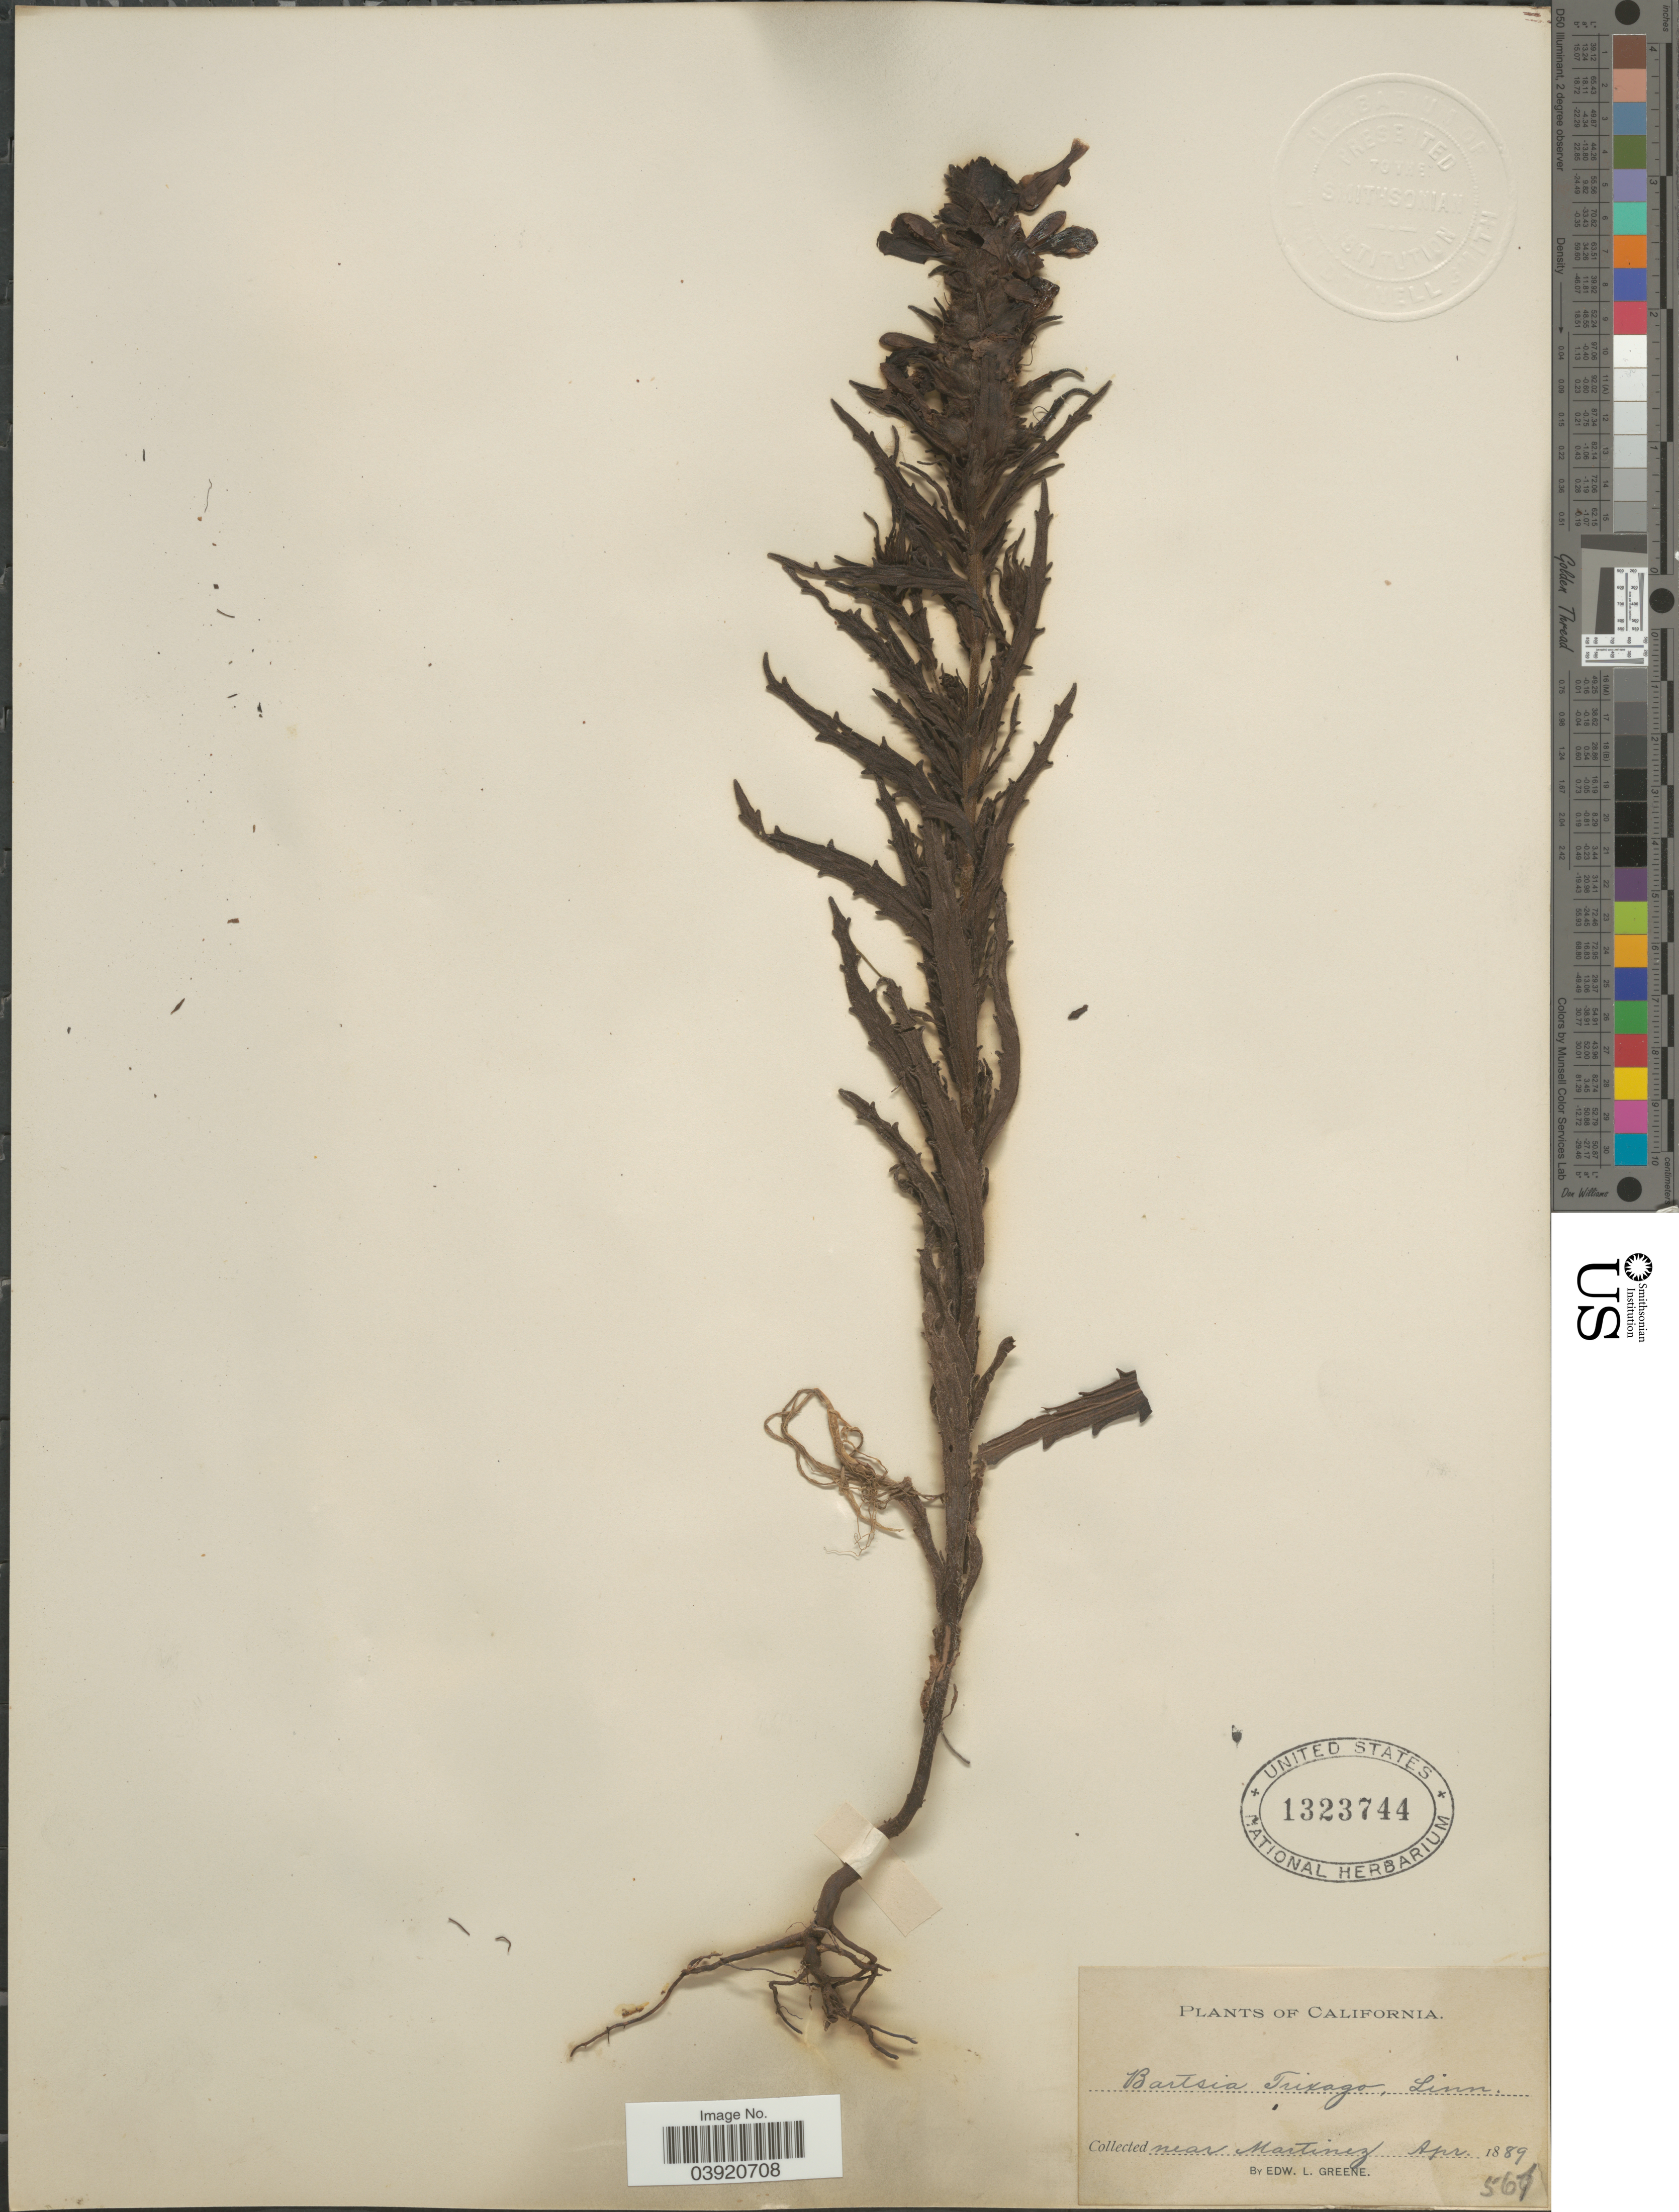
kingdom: Plantae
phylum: Tracheophyta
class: Magnoliopsida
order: Lamiales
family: Orobanchaceae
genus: Bellardia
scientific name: Bellardia trixago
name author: (L.) All.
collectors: E. L. Greene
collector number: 561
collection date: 1889-04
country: United States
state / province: California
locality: Near Martinez.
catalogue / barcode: US 1323744